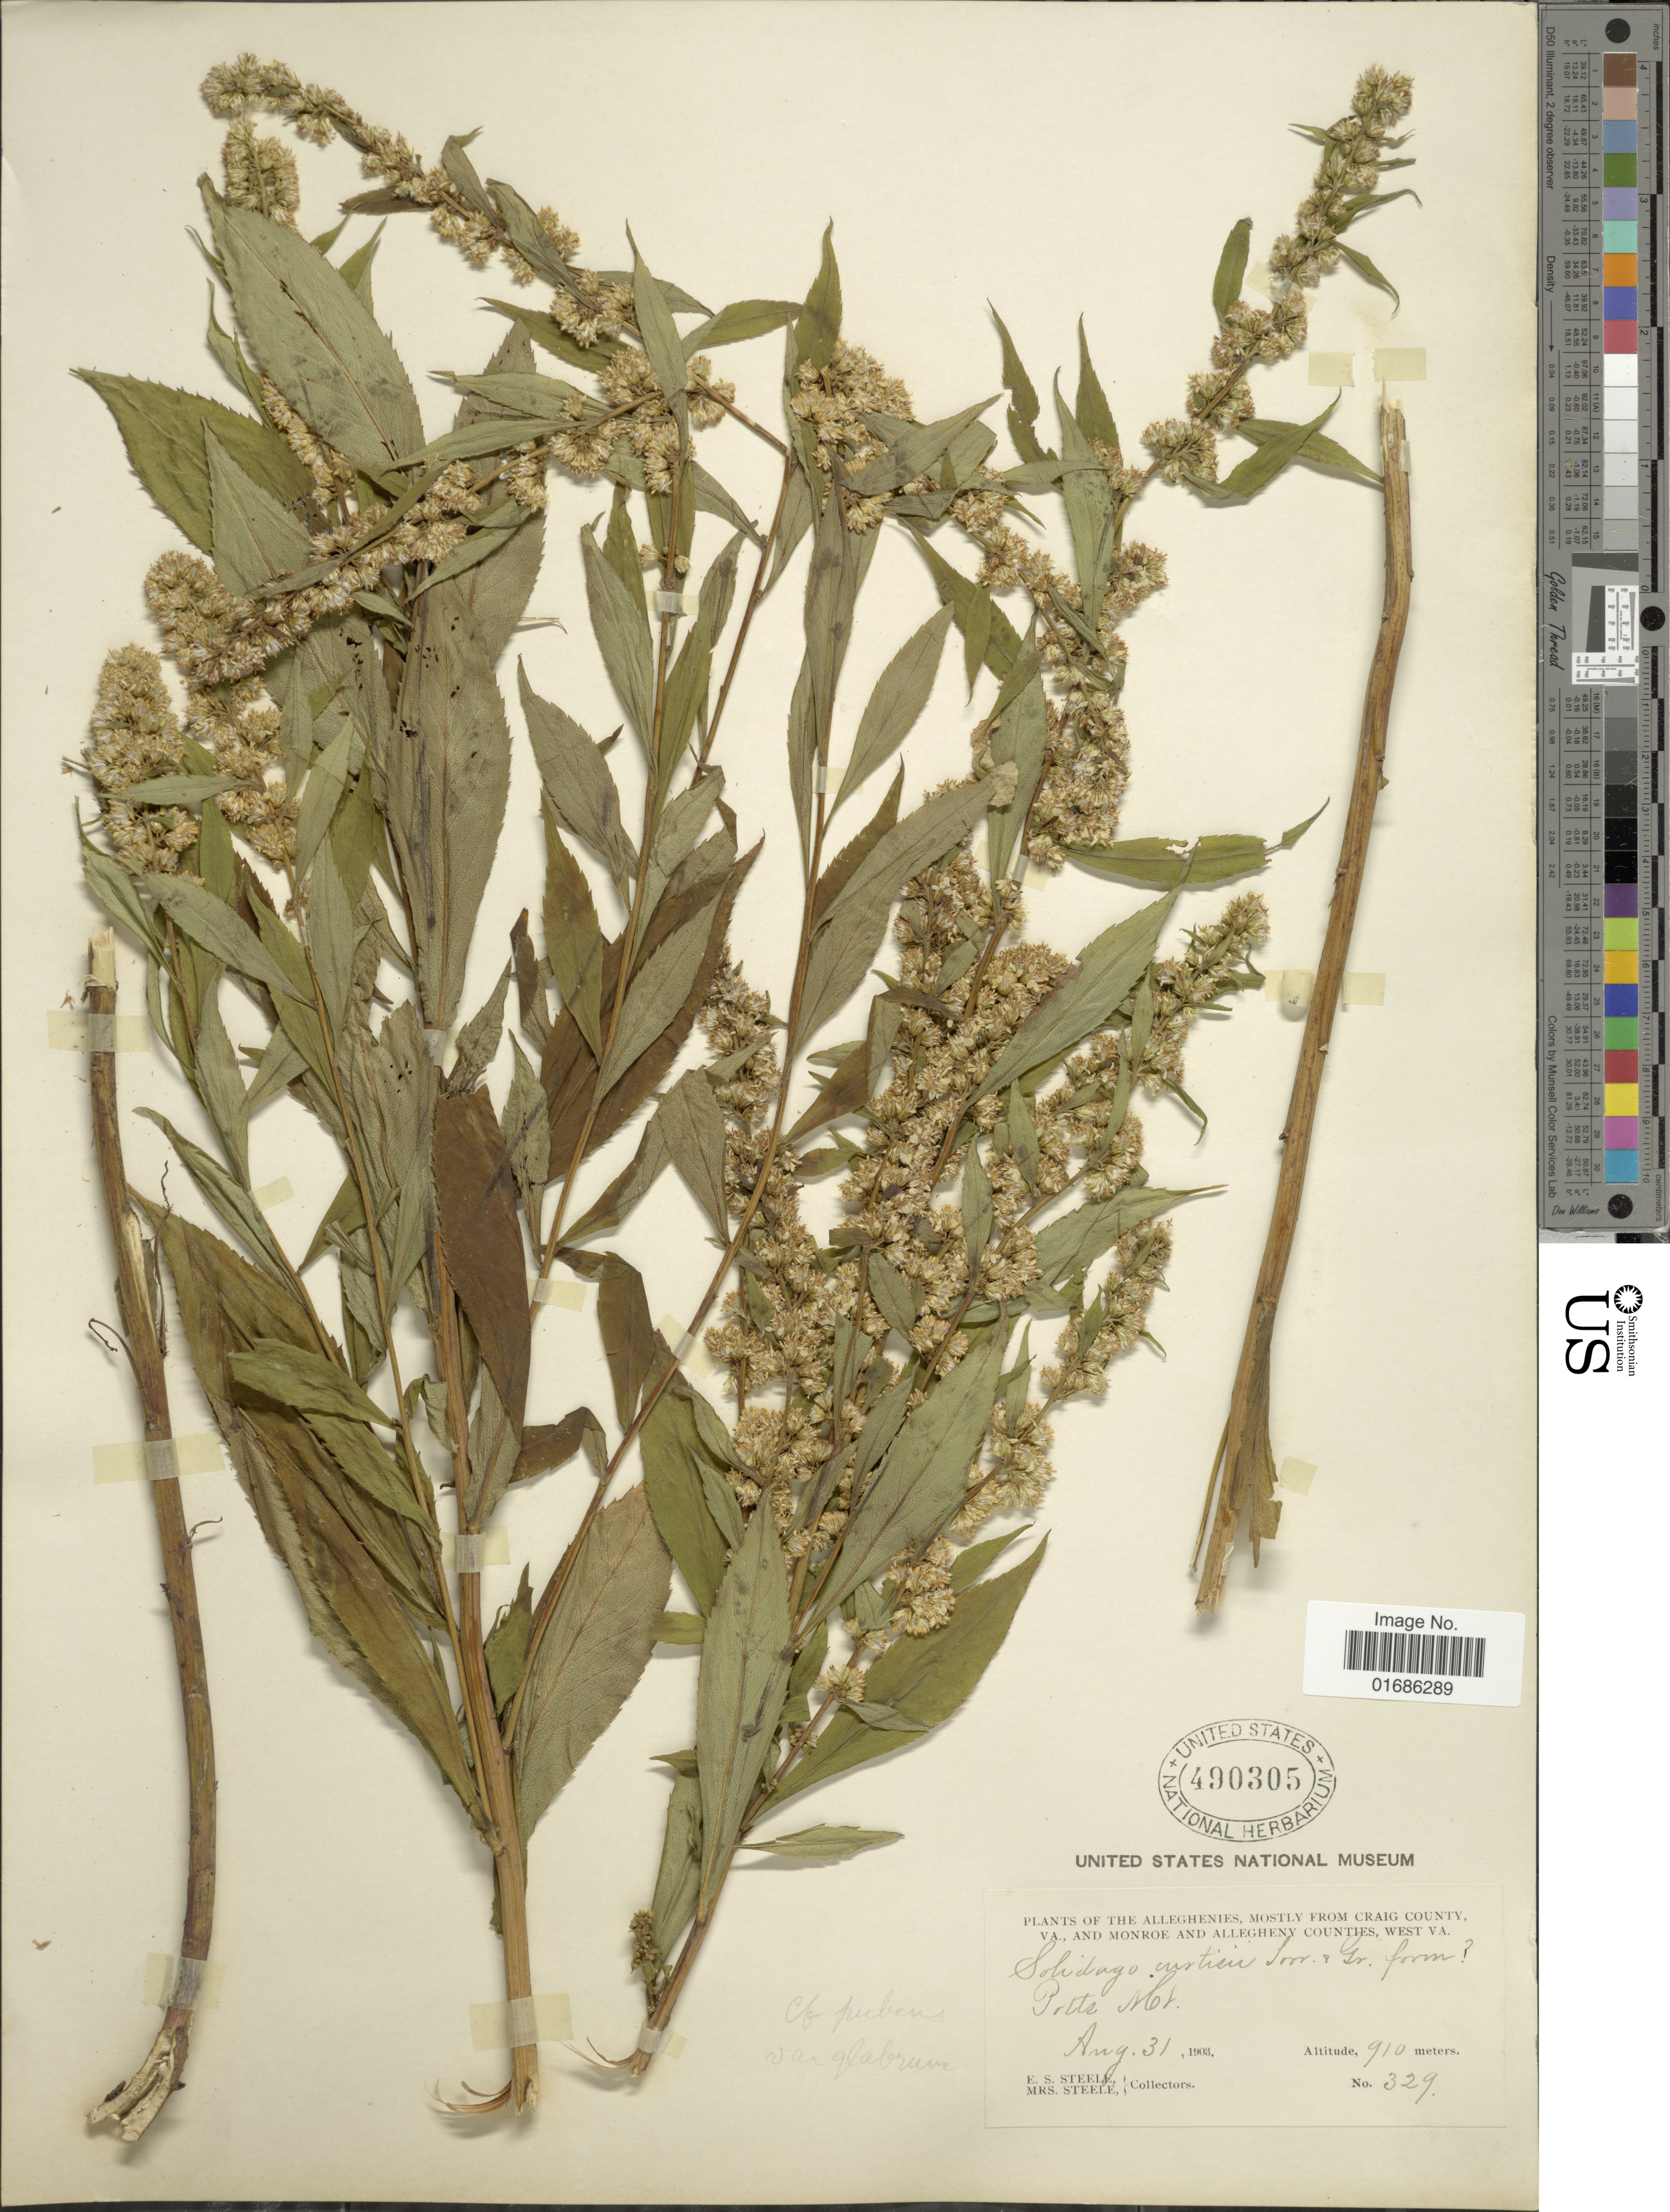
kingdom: Plantae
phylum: Tracheophyta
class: Magnoliopsida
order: Asterales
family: Asteraceae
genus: Solidago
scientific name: Solidago curtisii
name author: Torr. & A. Gray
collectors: E. Steele & Mrs. E. S. Steele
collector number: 329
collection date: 1903-08-31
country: United States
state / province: West Virginia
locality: The Alleghenies, mostly from Craig County, and Monroe and Allegheny Counties, Potts Mt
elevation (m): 910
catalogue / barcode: US 490305